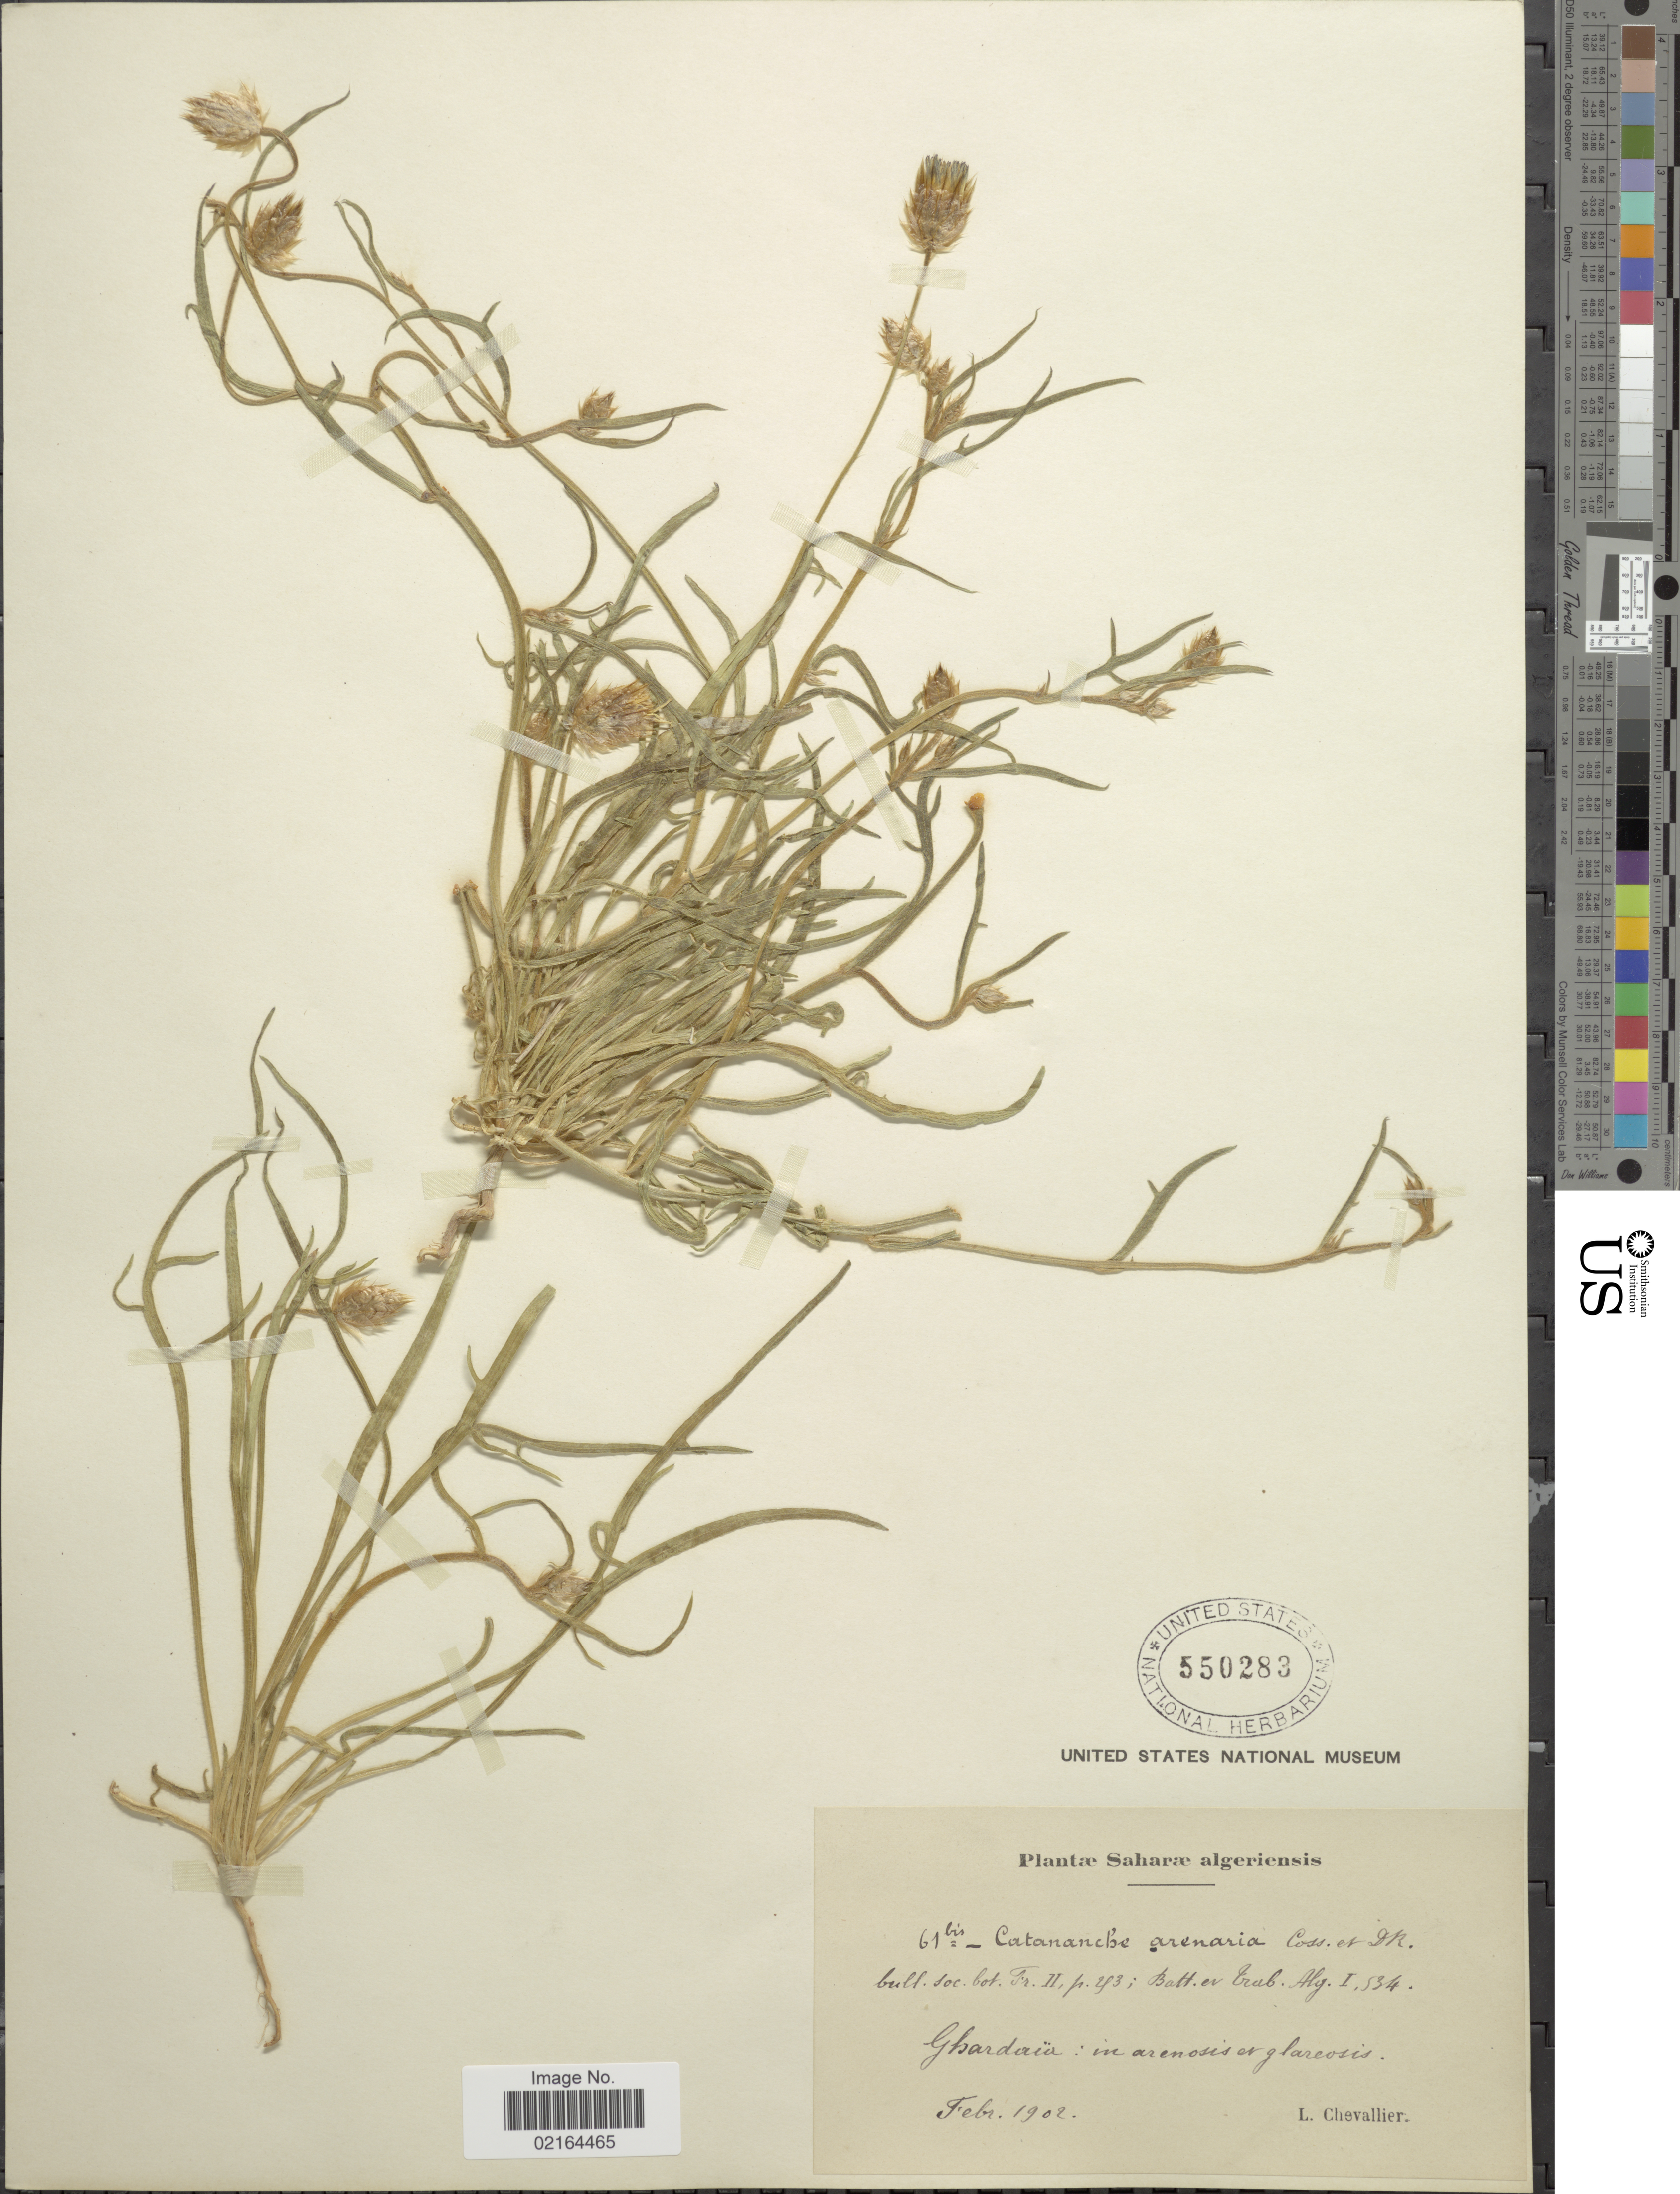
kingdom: Plantae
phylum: Tracheophyta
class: Magnoliopsida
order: Asterales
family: Asteraceae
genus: Catananche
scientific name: Catananche arenaria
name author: Coss. & Durieu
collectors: L. Chevallier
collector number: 61bis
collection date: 1902-02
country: Algeria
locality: Saharae Algeriensis, Ghardaia, in arenosis et glareosis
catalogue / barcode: US 550283